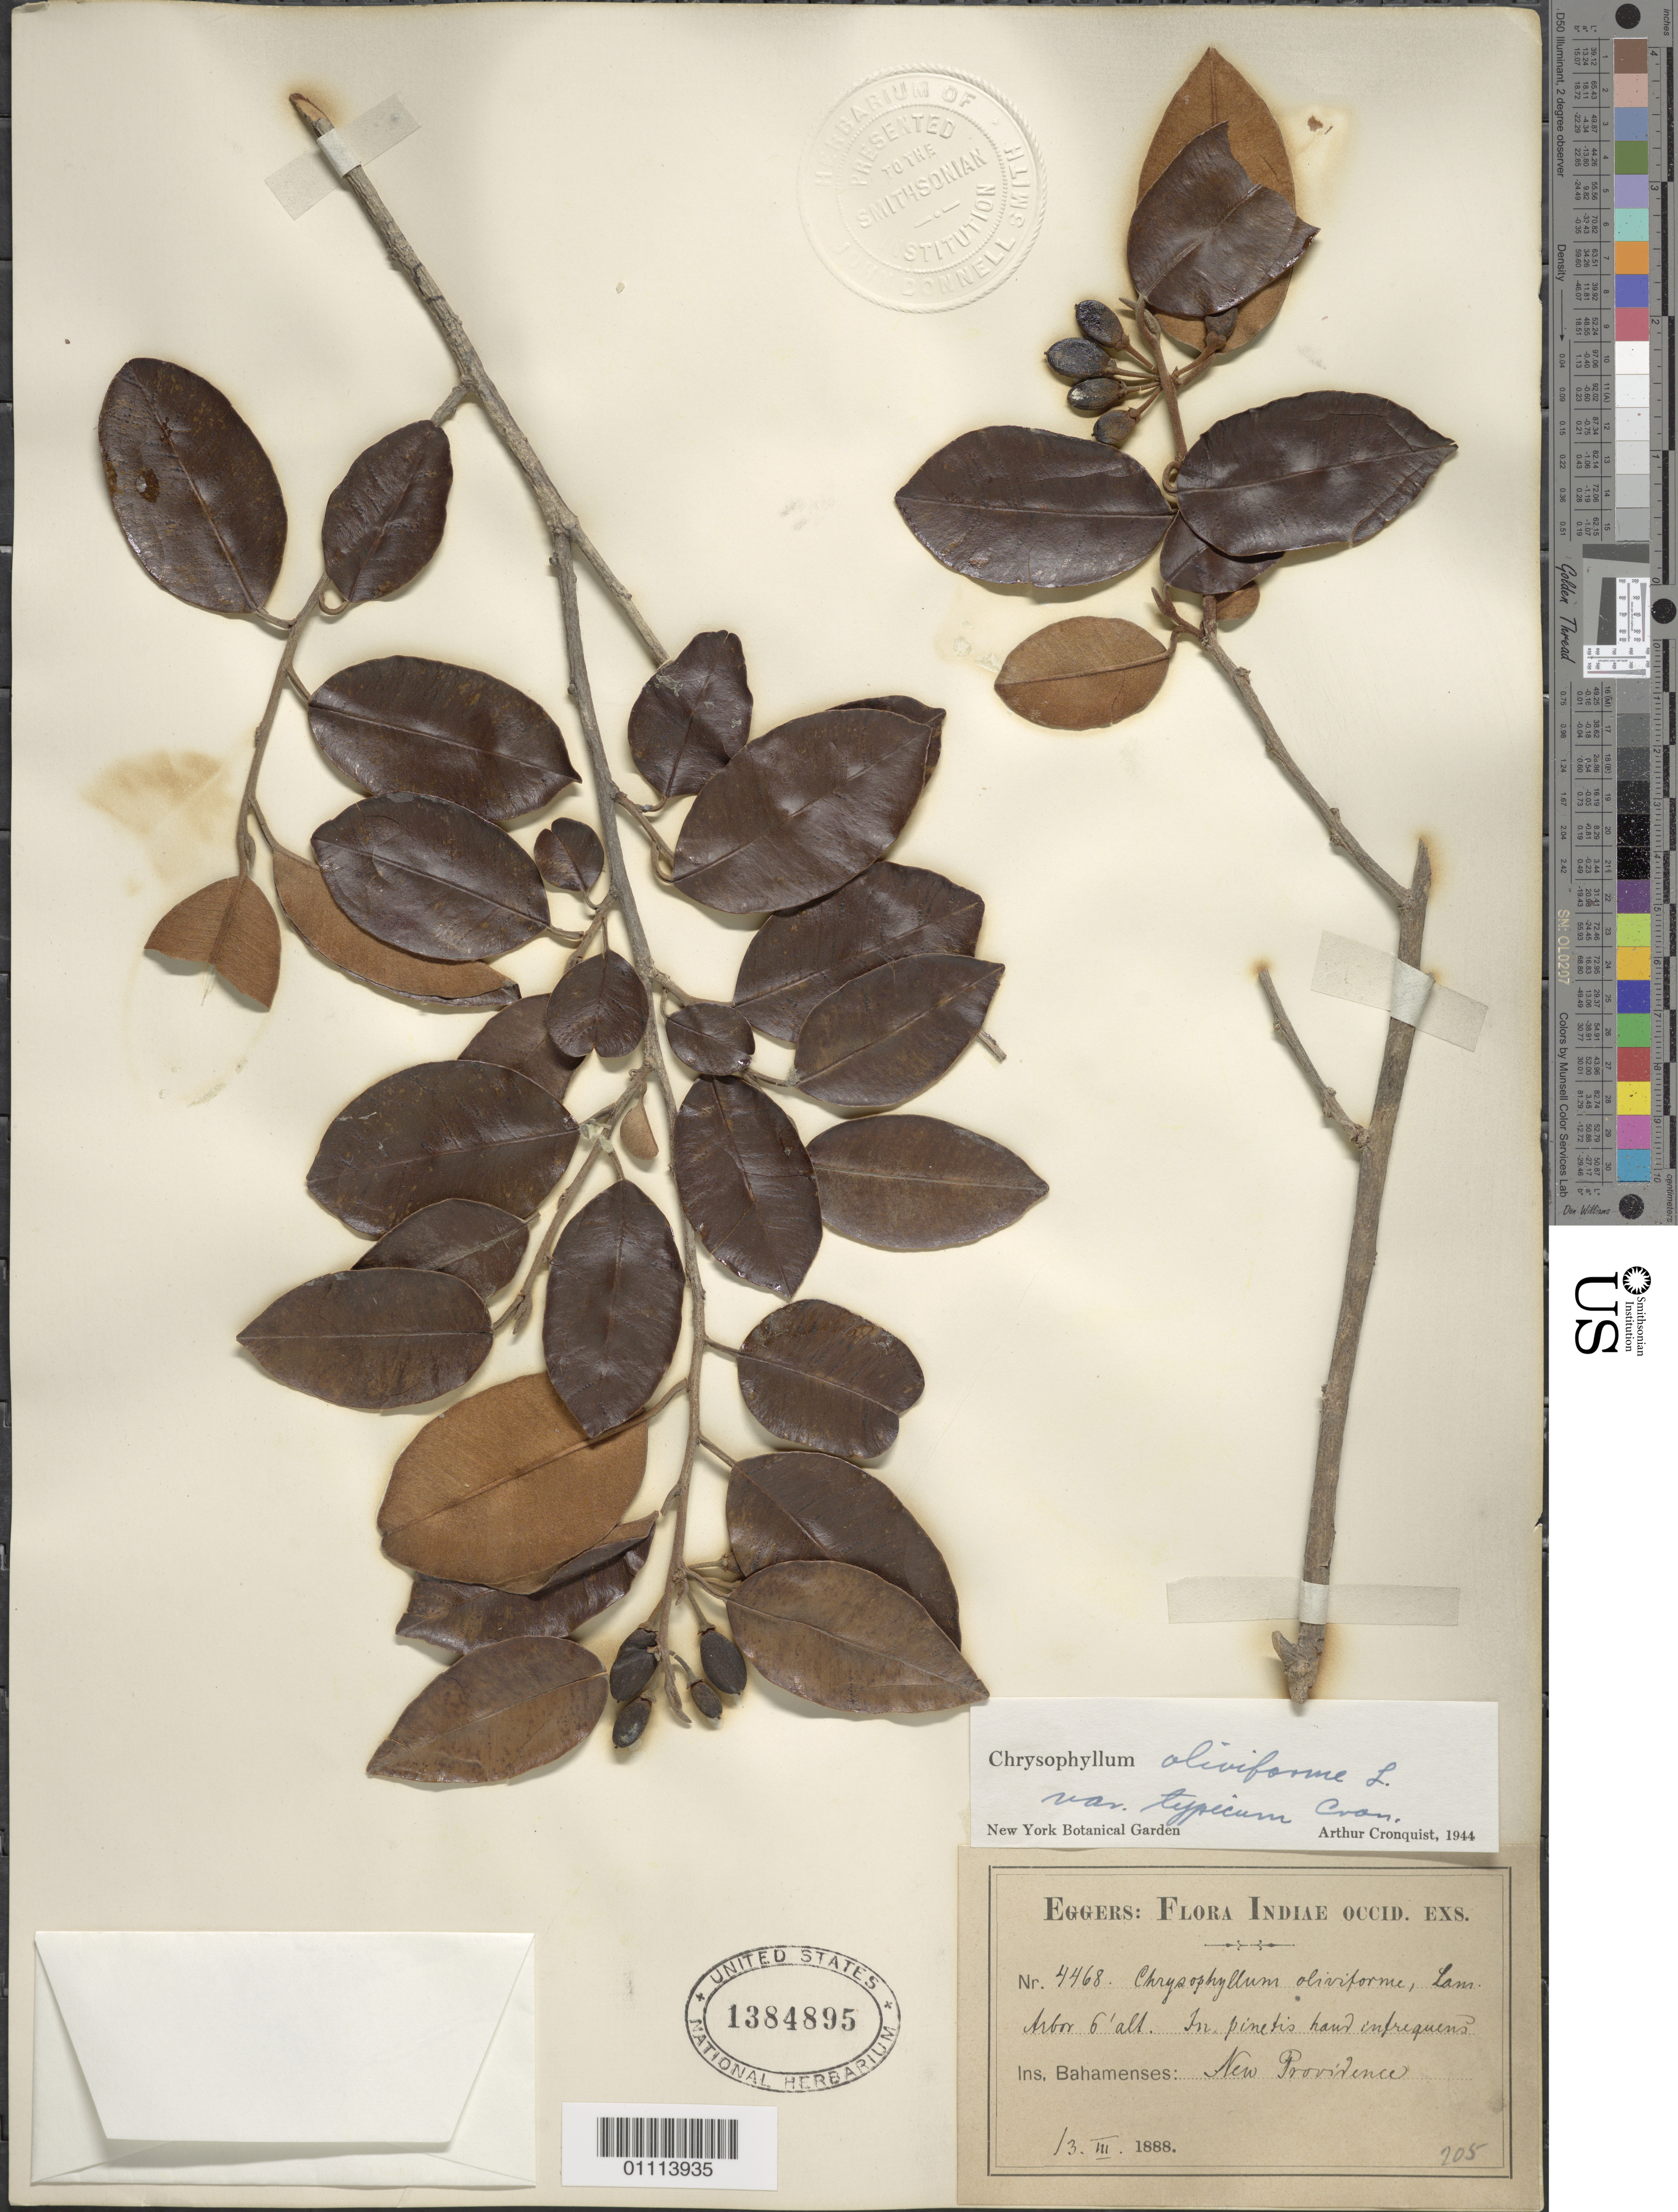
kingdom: Plantae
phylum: Tracheophyta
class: Magnoliopsida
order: Ericales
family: Sapotaceae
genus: Chrysophyllum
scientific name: Chrysophyllum oliviforme var. typicum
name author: Cronq.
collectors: H. F. A. von Eggers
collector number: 4468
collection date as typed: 13 Mar 1888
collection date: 1888-03-13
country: Bahamas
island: New Providence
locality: New Providence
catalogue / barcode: US 1384895